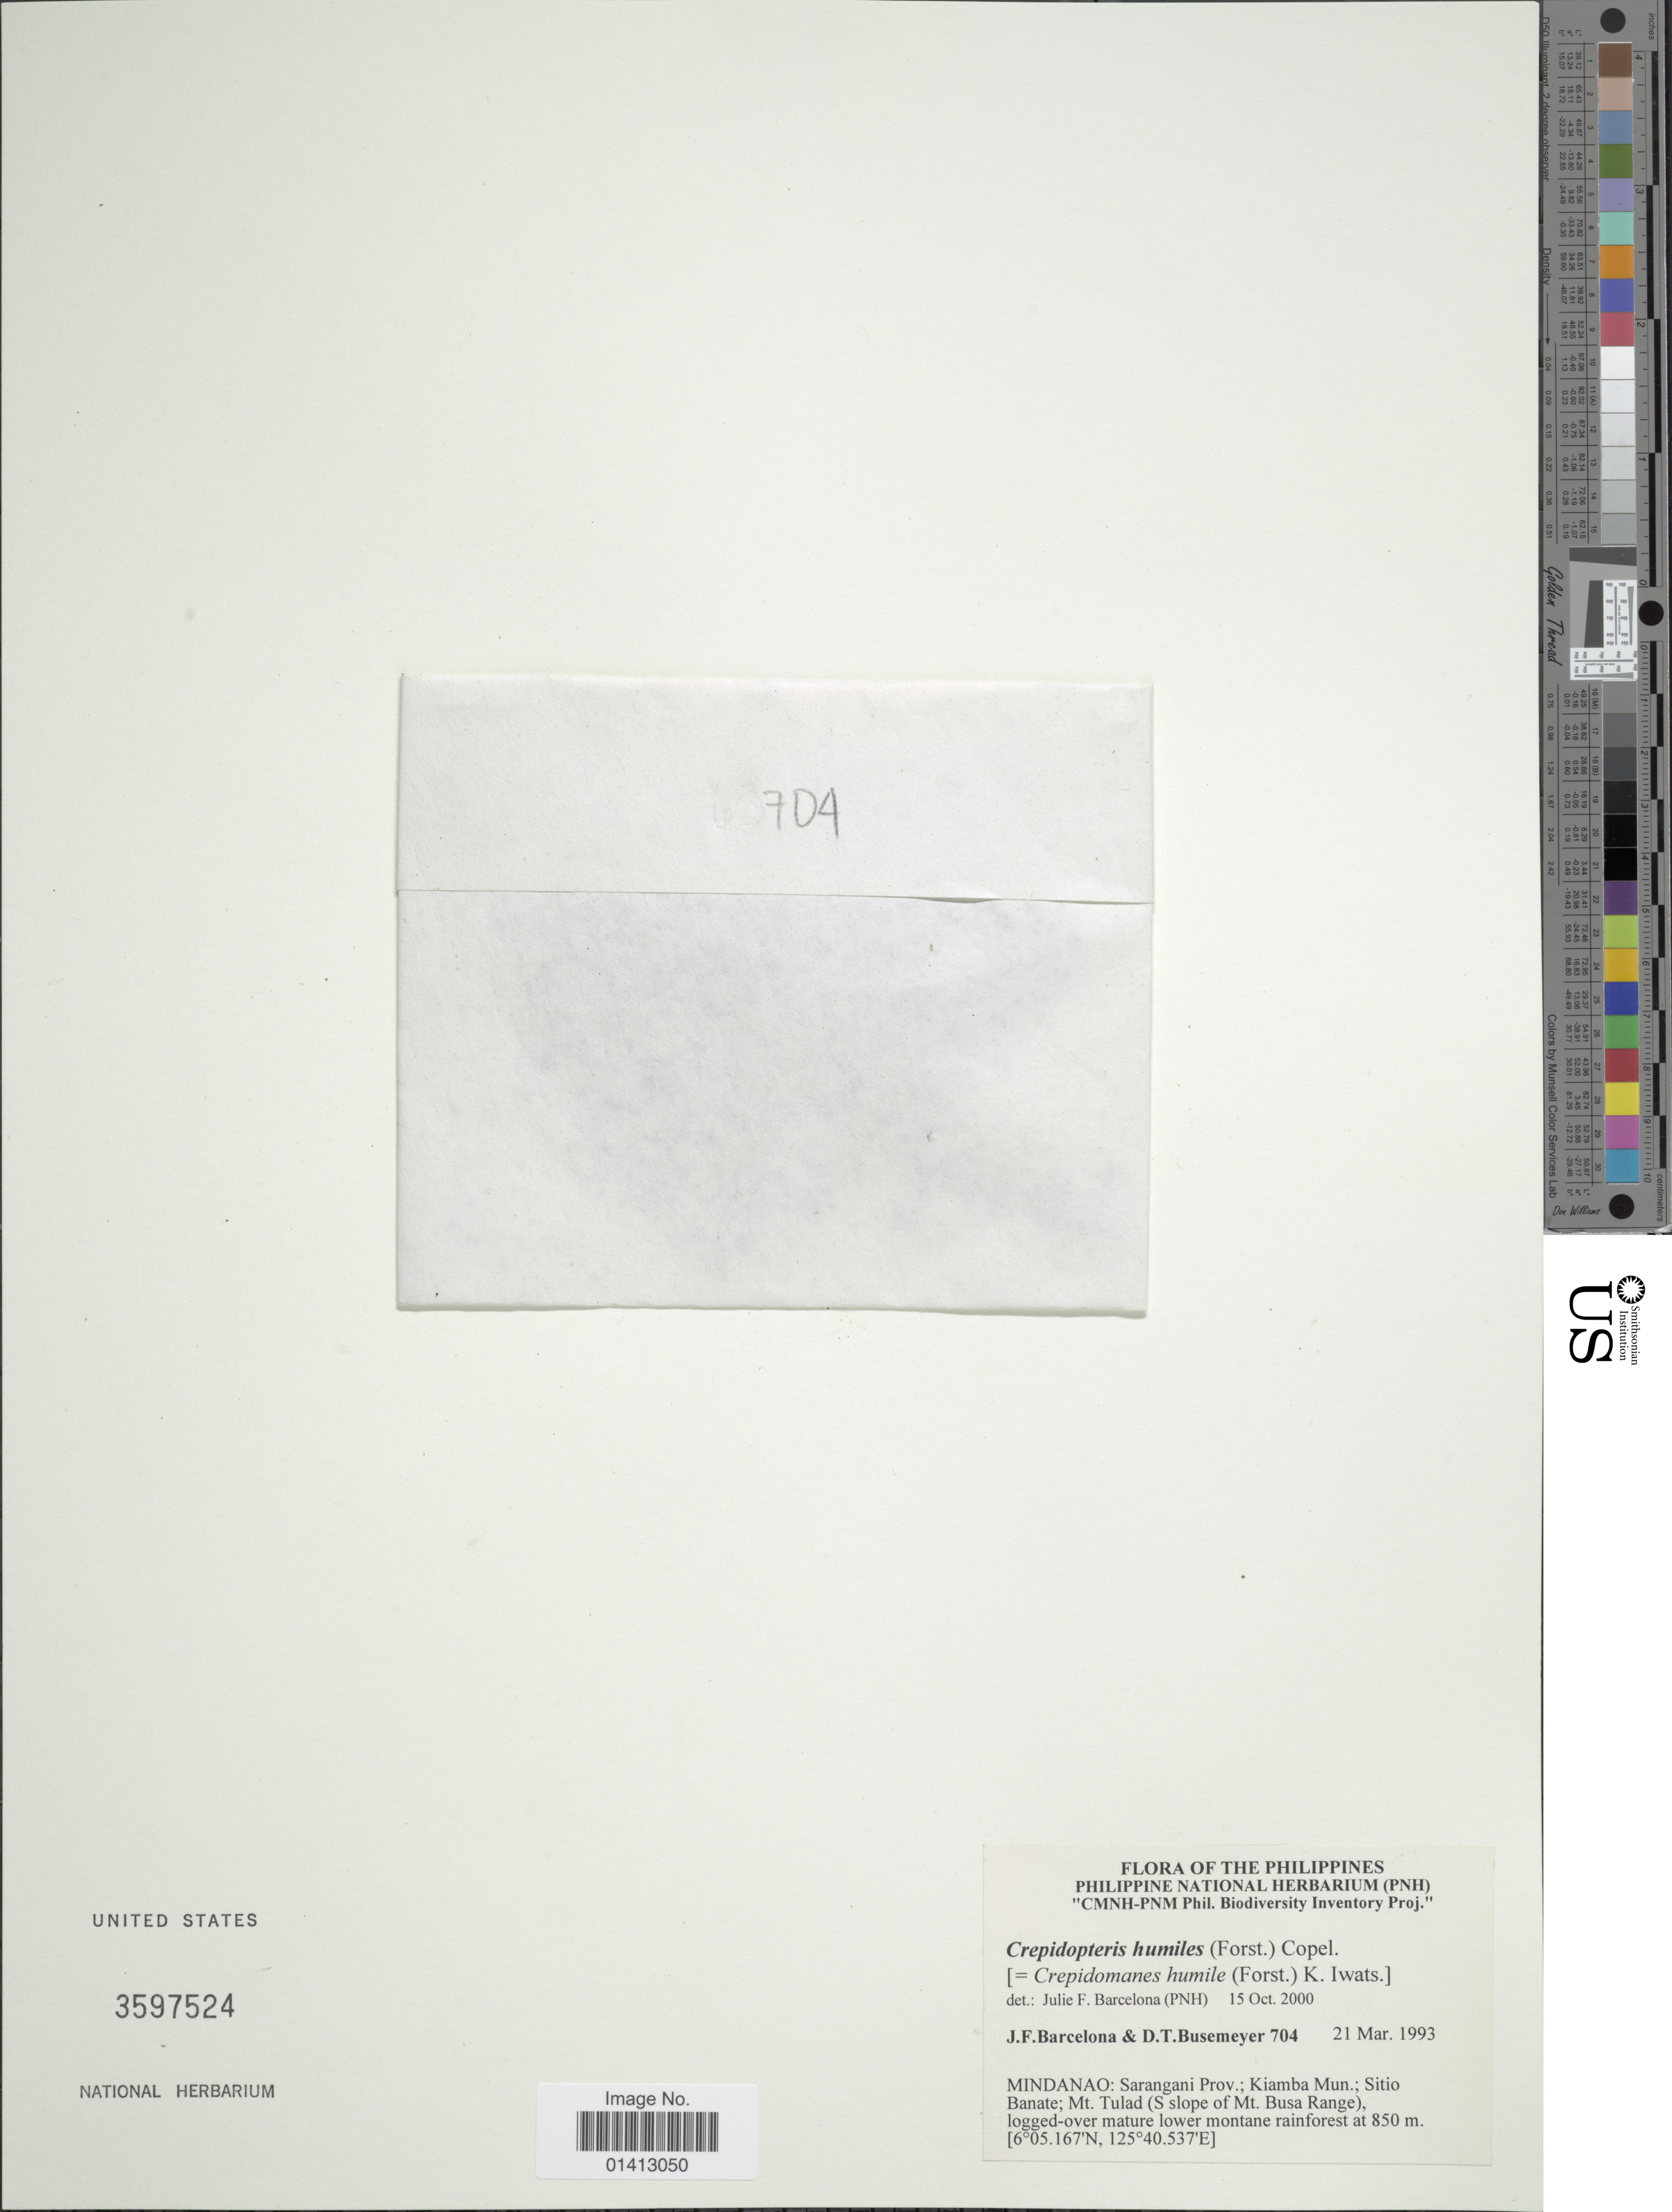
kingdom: Plantae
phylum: Tracheophyta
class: Polypodiopsida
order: Hymenophyllales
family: Hymenophyllaceae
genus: Crepidomanes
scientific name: Crepidomanes humilis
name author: (G. Forst.) Bosch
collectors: J. F. Barcelona & D. Busemeyer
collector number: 704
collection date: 1993-03-21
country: Philippines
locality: Mindanao: Sarangani Prov; Kiamba Mun; Sitio Banate; Mt Tulad (S slope of Mt Busa Range)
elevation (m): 850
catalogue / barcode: US 3597524